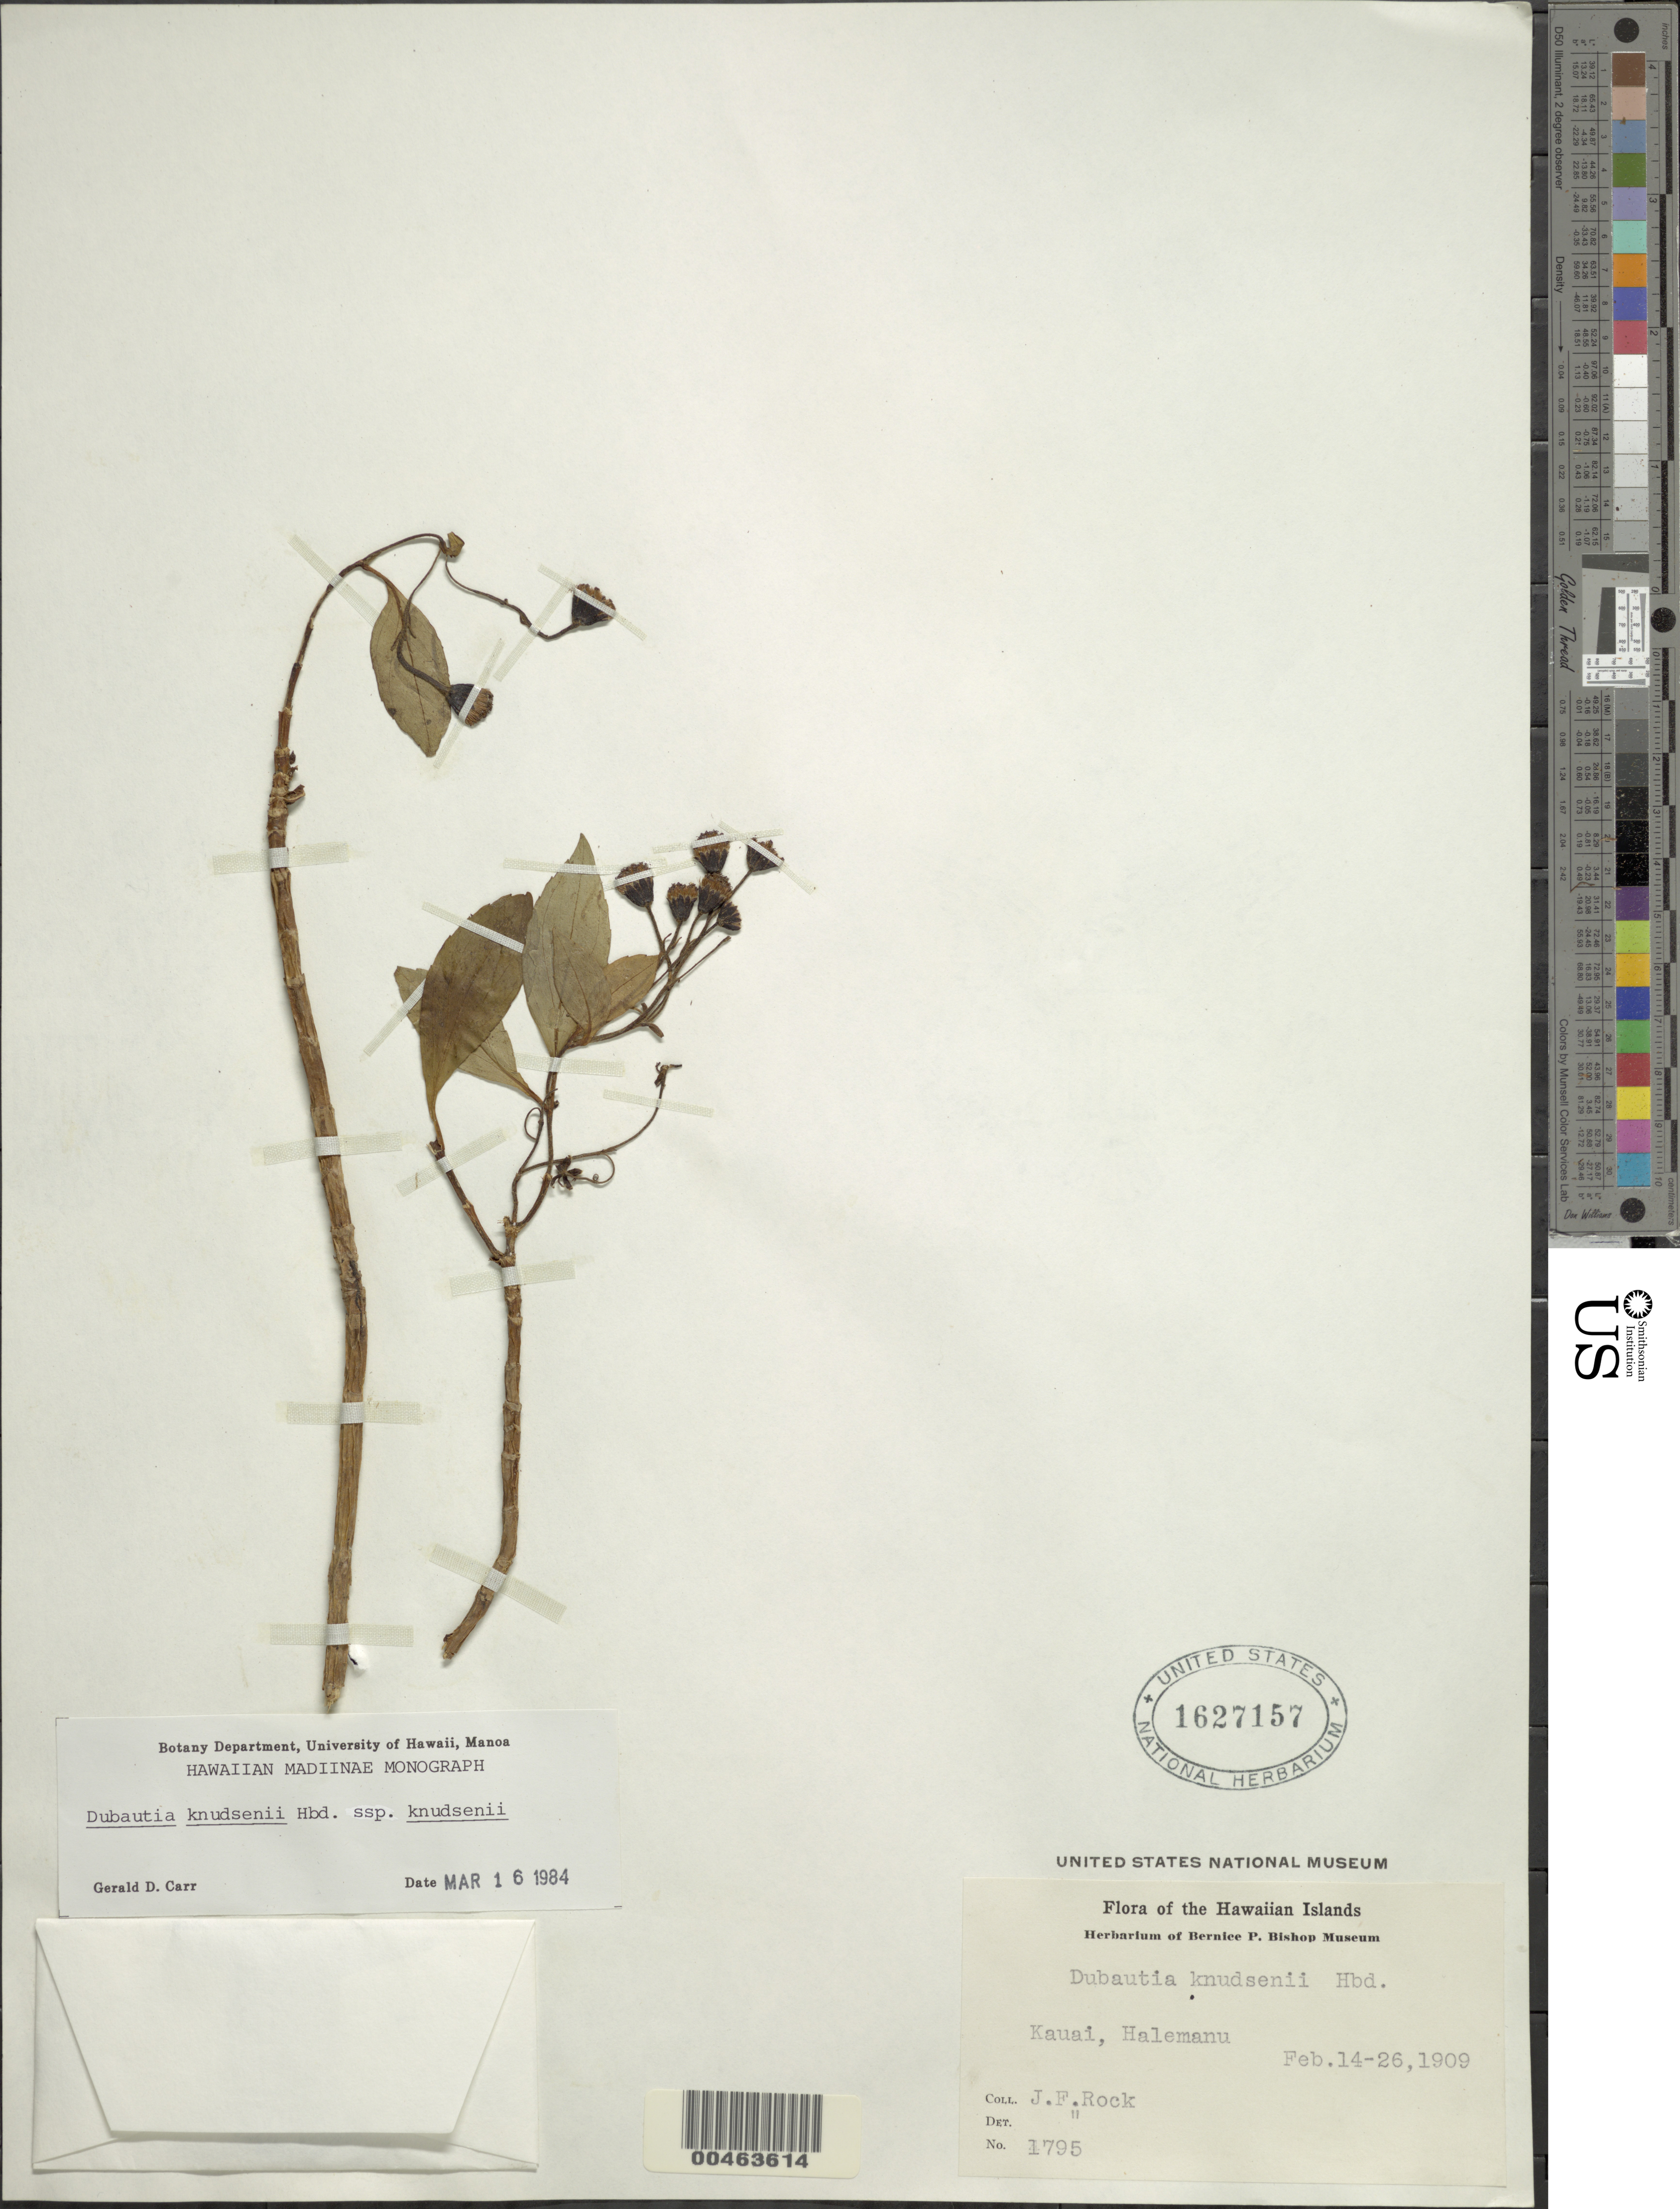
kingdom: Plantae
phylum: Tracheophyta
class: Magnoliopsida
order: Asterales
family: Asteraceae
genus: Dubautia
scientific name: Dubautia knudsenii subsp. knudsenii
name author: Hillebr.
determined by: Carr, G. D.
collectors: J. F. Rock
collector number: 1795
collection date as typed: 14 Feb 1909 to 26 Feb 1909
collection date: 1909-02-14/1909-02-26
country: United States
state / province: Hawaii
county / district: Kauai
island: Kaua'i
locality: Halemanu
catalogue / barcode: US 1627157